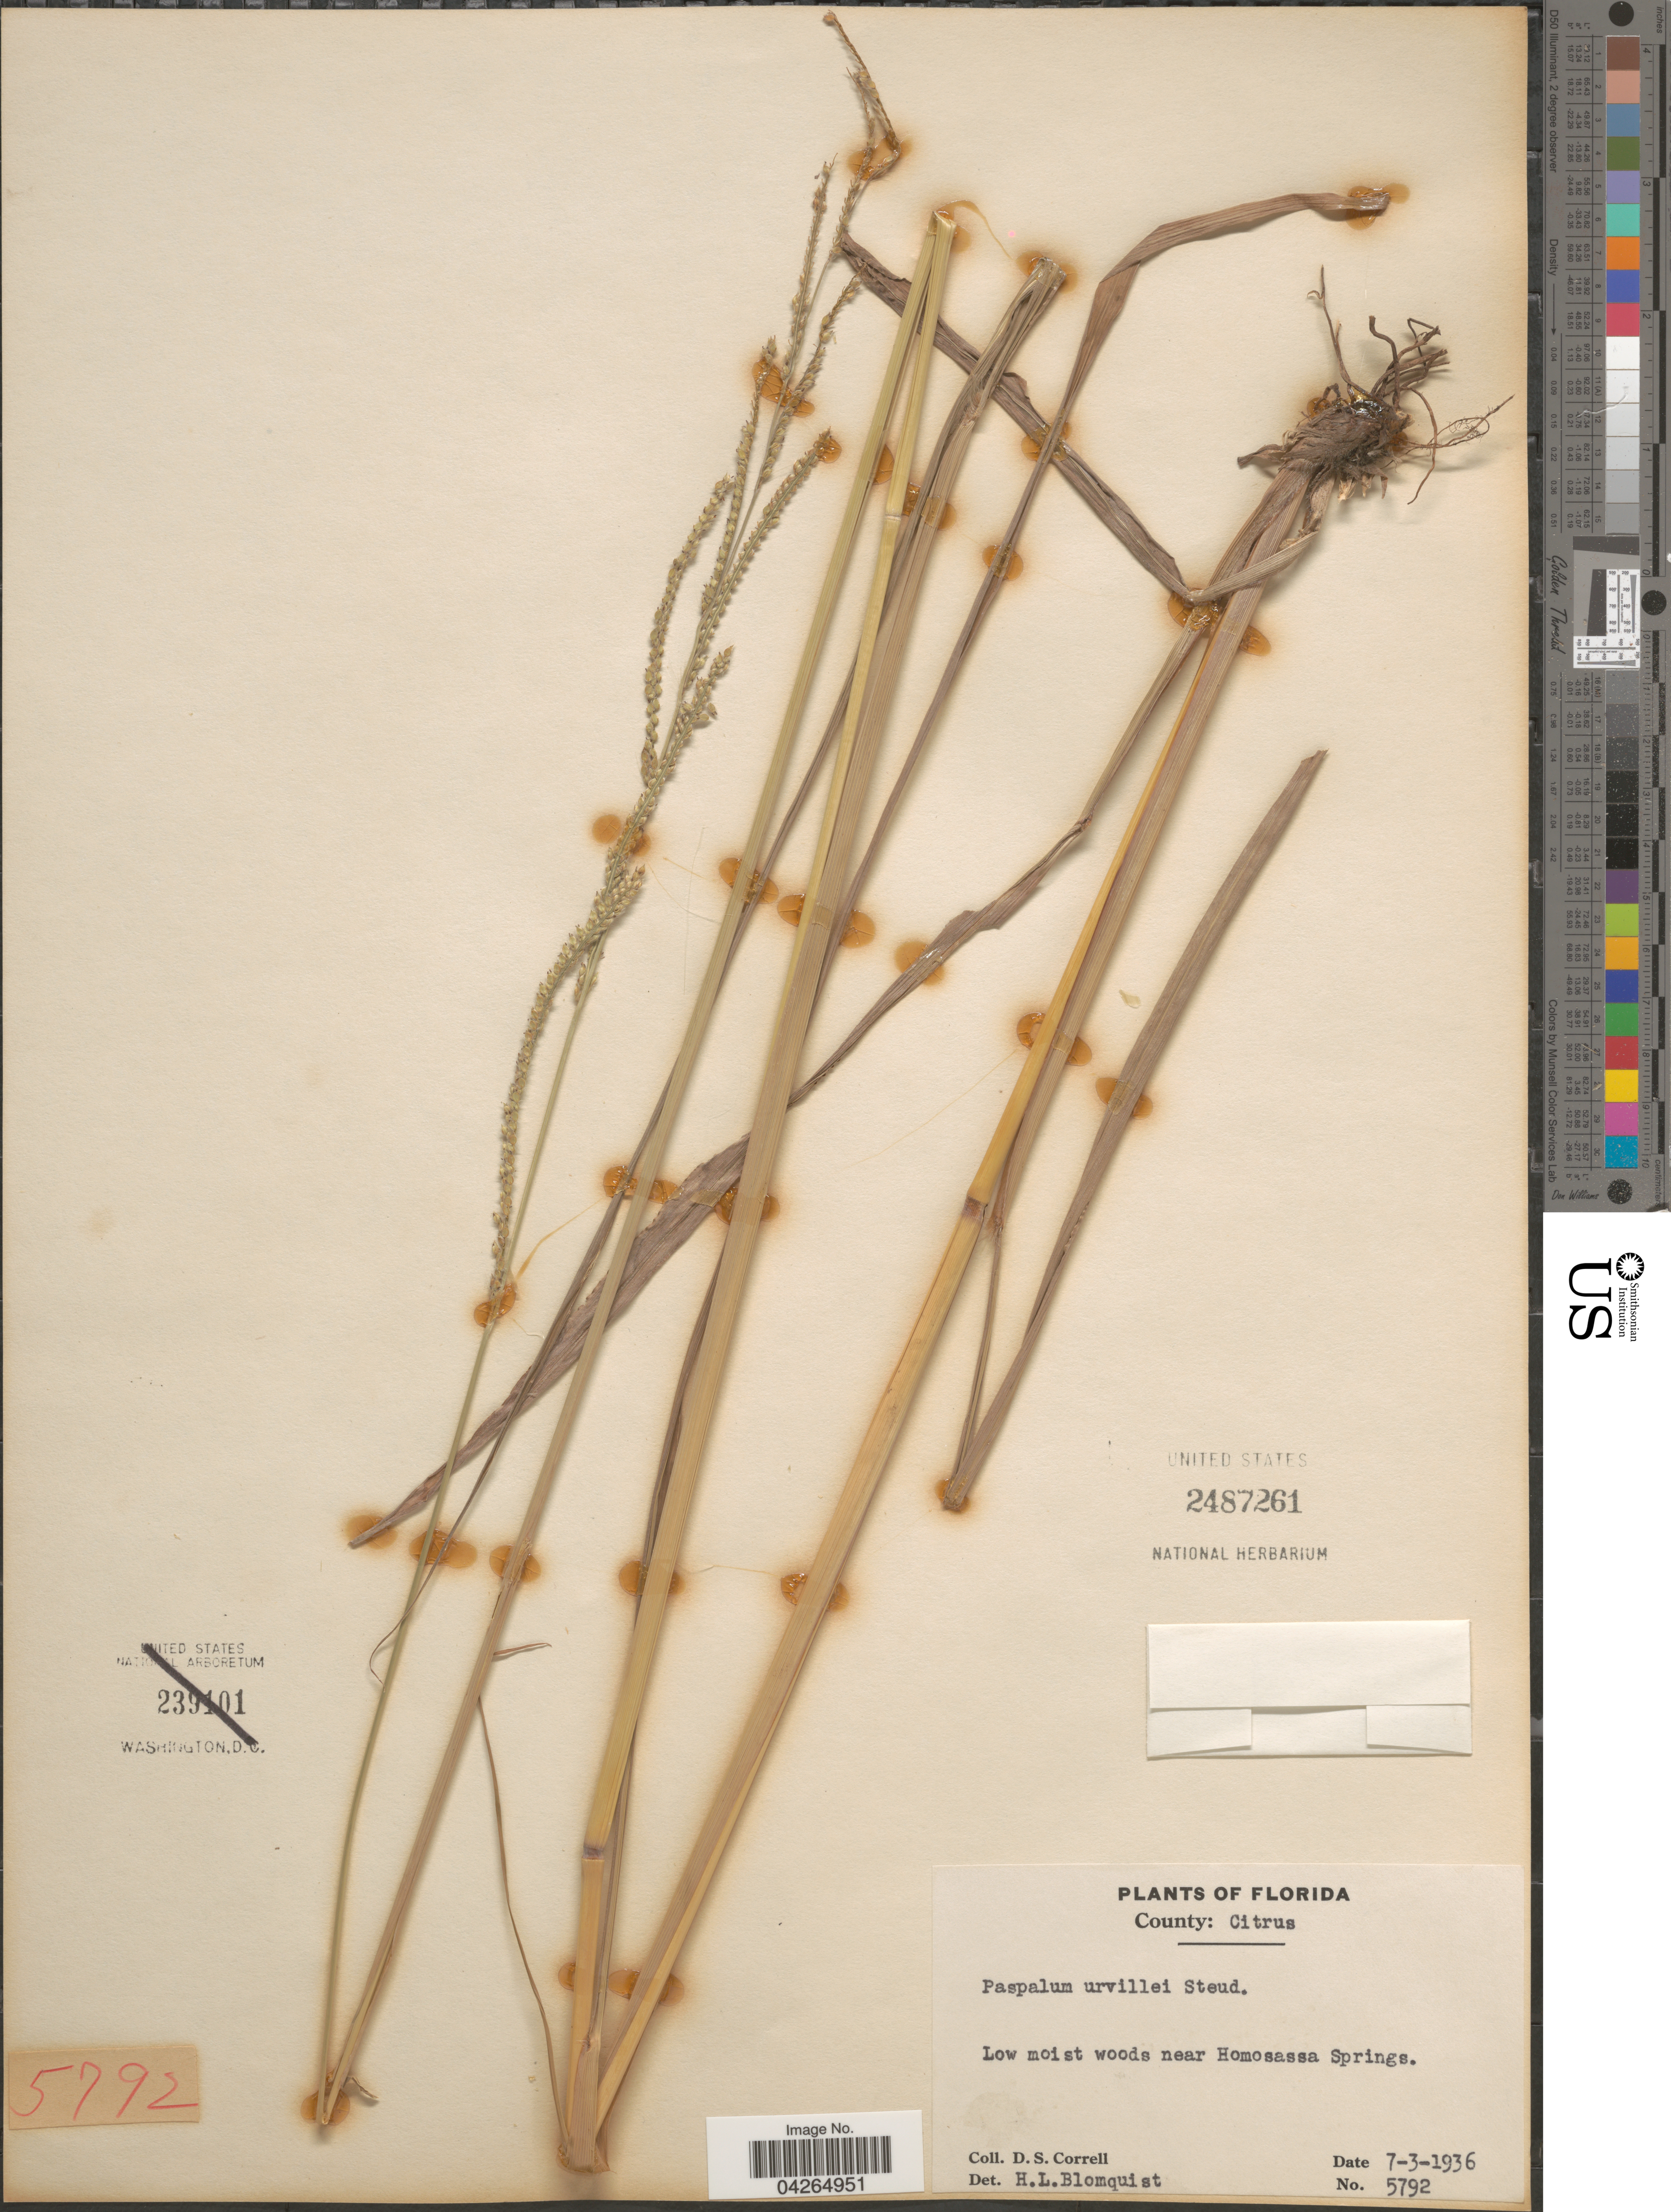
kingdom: Plantae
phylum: Tracheophyta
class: Liliopsida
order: Poales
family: Poaceae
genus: Paspalum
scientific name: Paspalum urvillei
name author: Steud.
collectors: D. S. Correll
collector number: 5792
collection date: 1936-07-03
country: United States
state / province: Florida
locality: County: Citrus. Low moist woods near Homosassa Springs.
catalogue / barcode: US 2487261